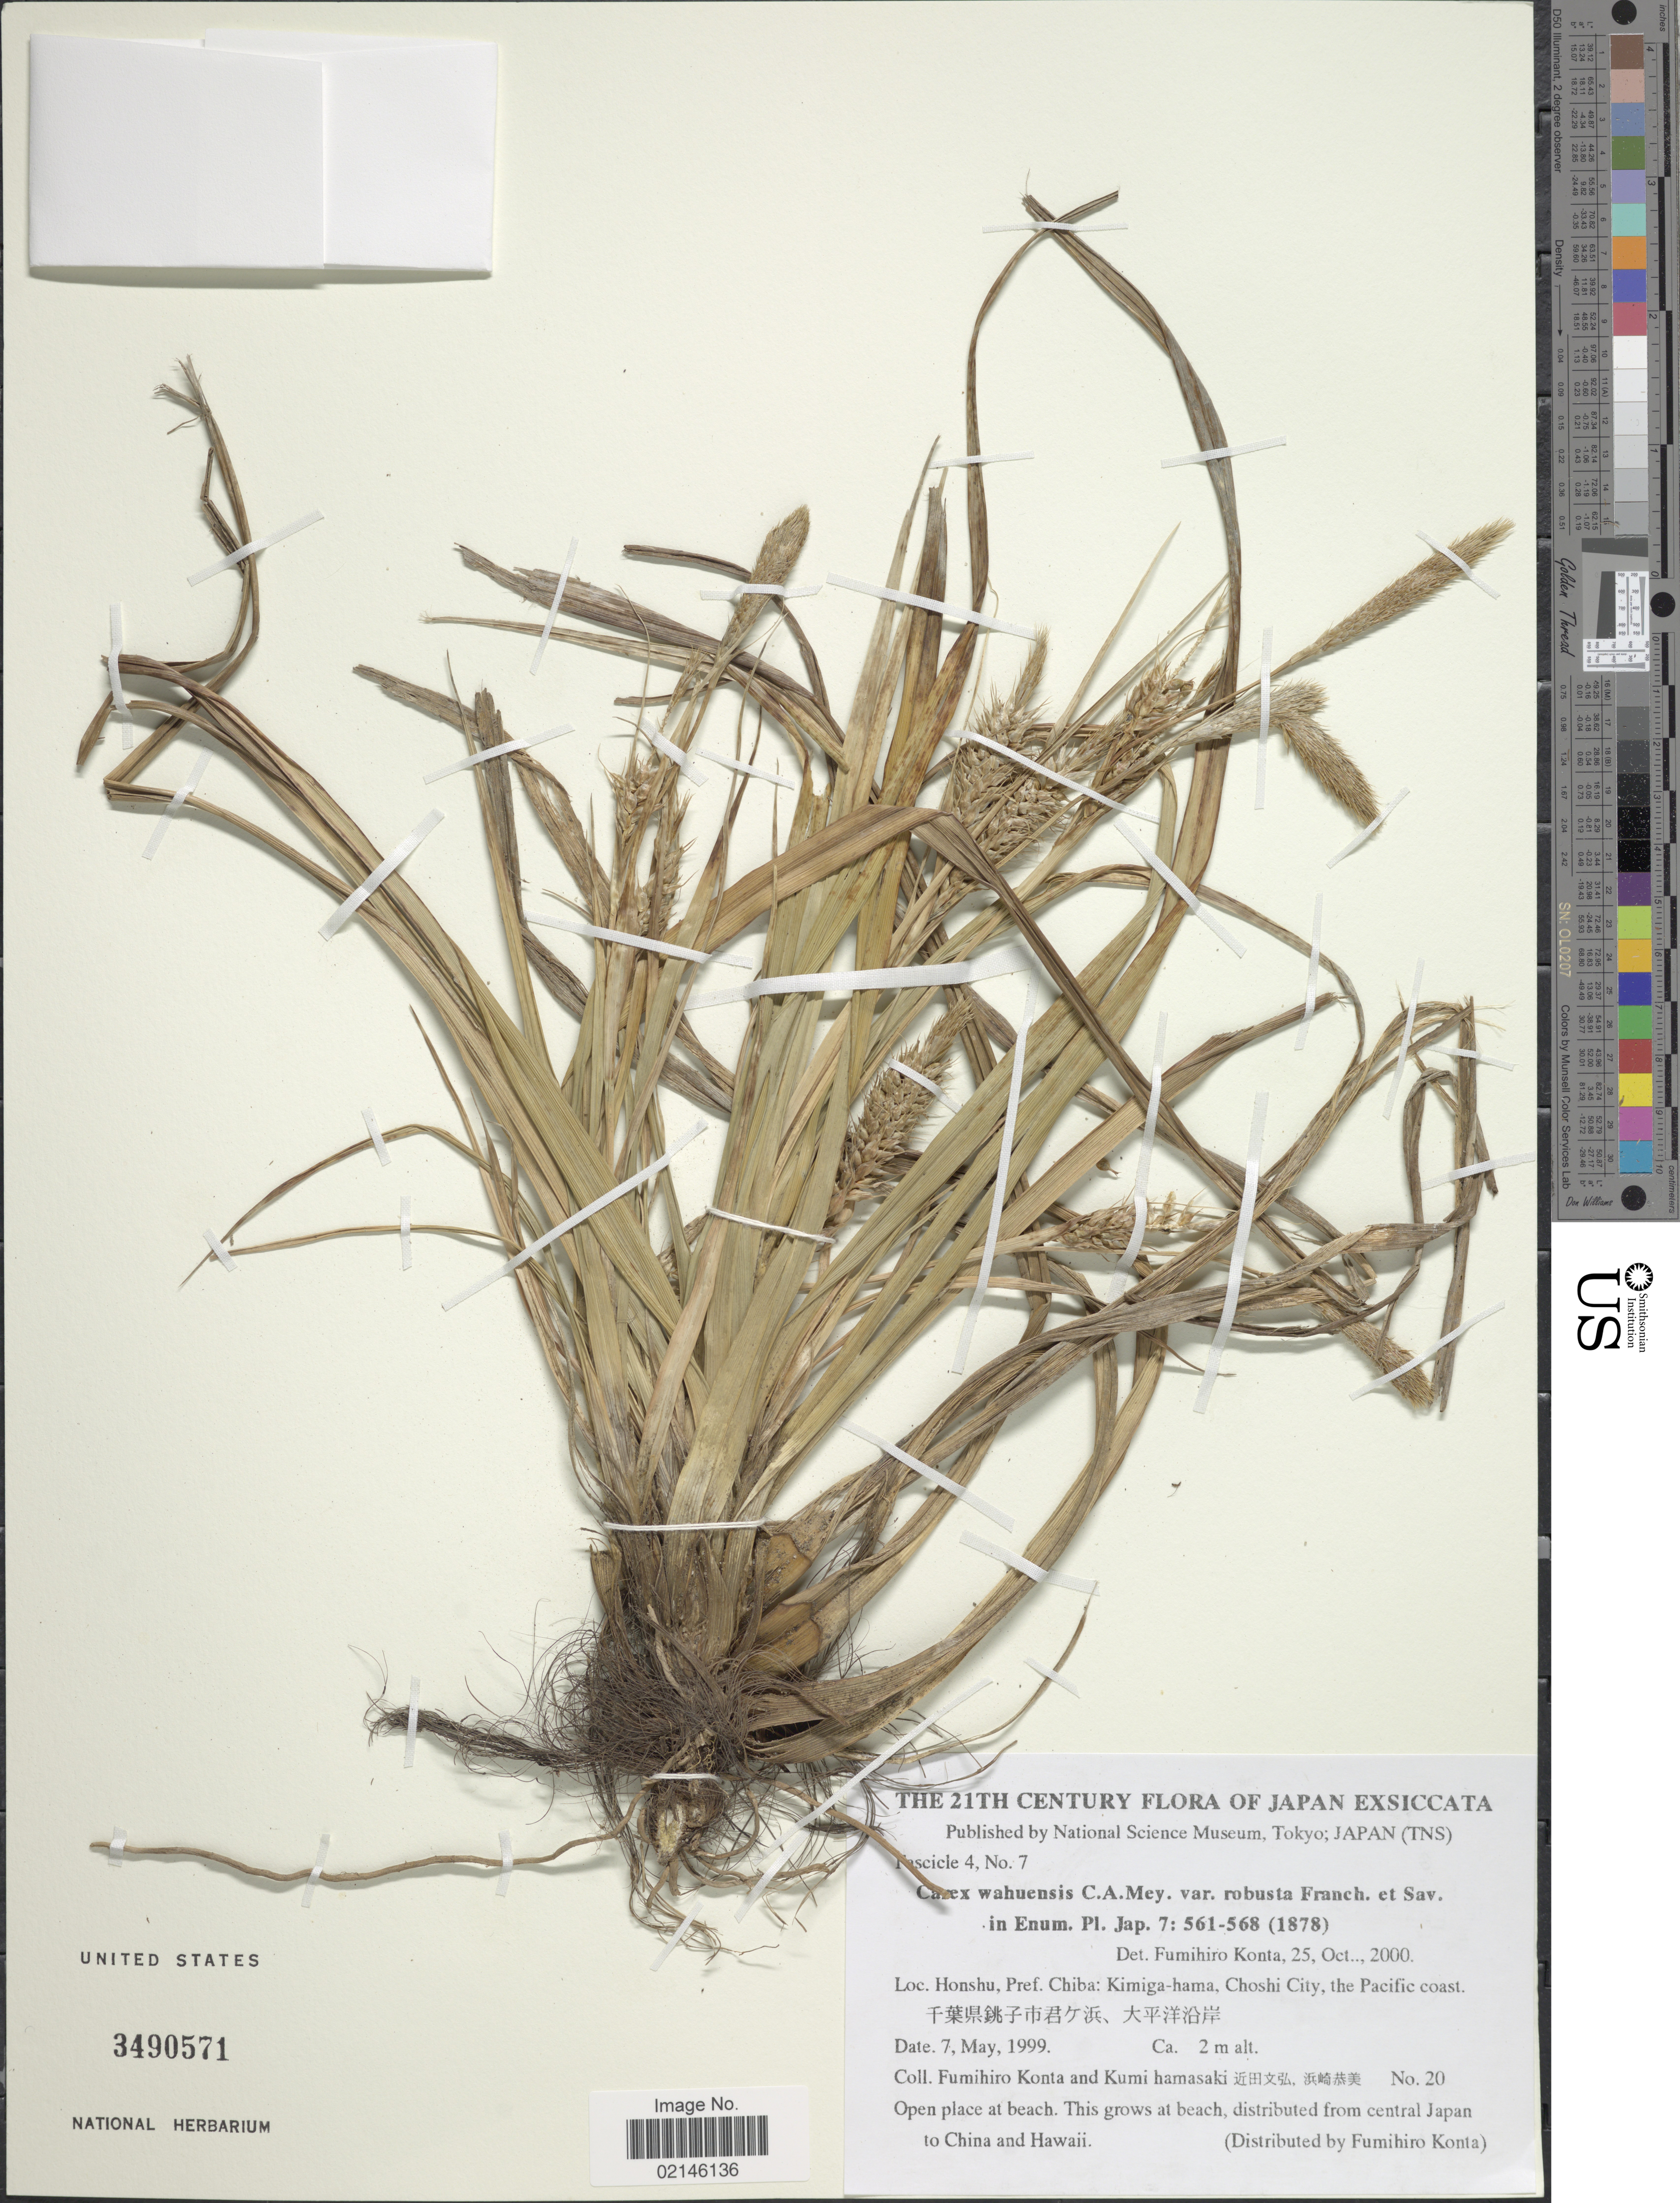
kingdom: Plantae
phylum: Tracheophyta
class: Liliopsida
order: Poales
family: Cyperaceae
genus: Carex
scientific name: Carex wahuensis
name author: C.A. Mey.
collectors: F. Konta & K. Hamasaki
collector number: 20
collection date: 1999-05-07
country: Japan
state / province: Tiba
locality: Honshu, Pref. Chiba: Kimiga-hama, Choshi City, the Pacific coast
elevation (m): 2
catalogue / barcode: US 3490571